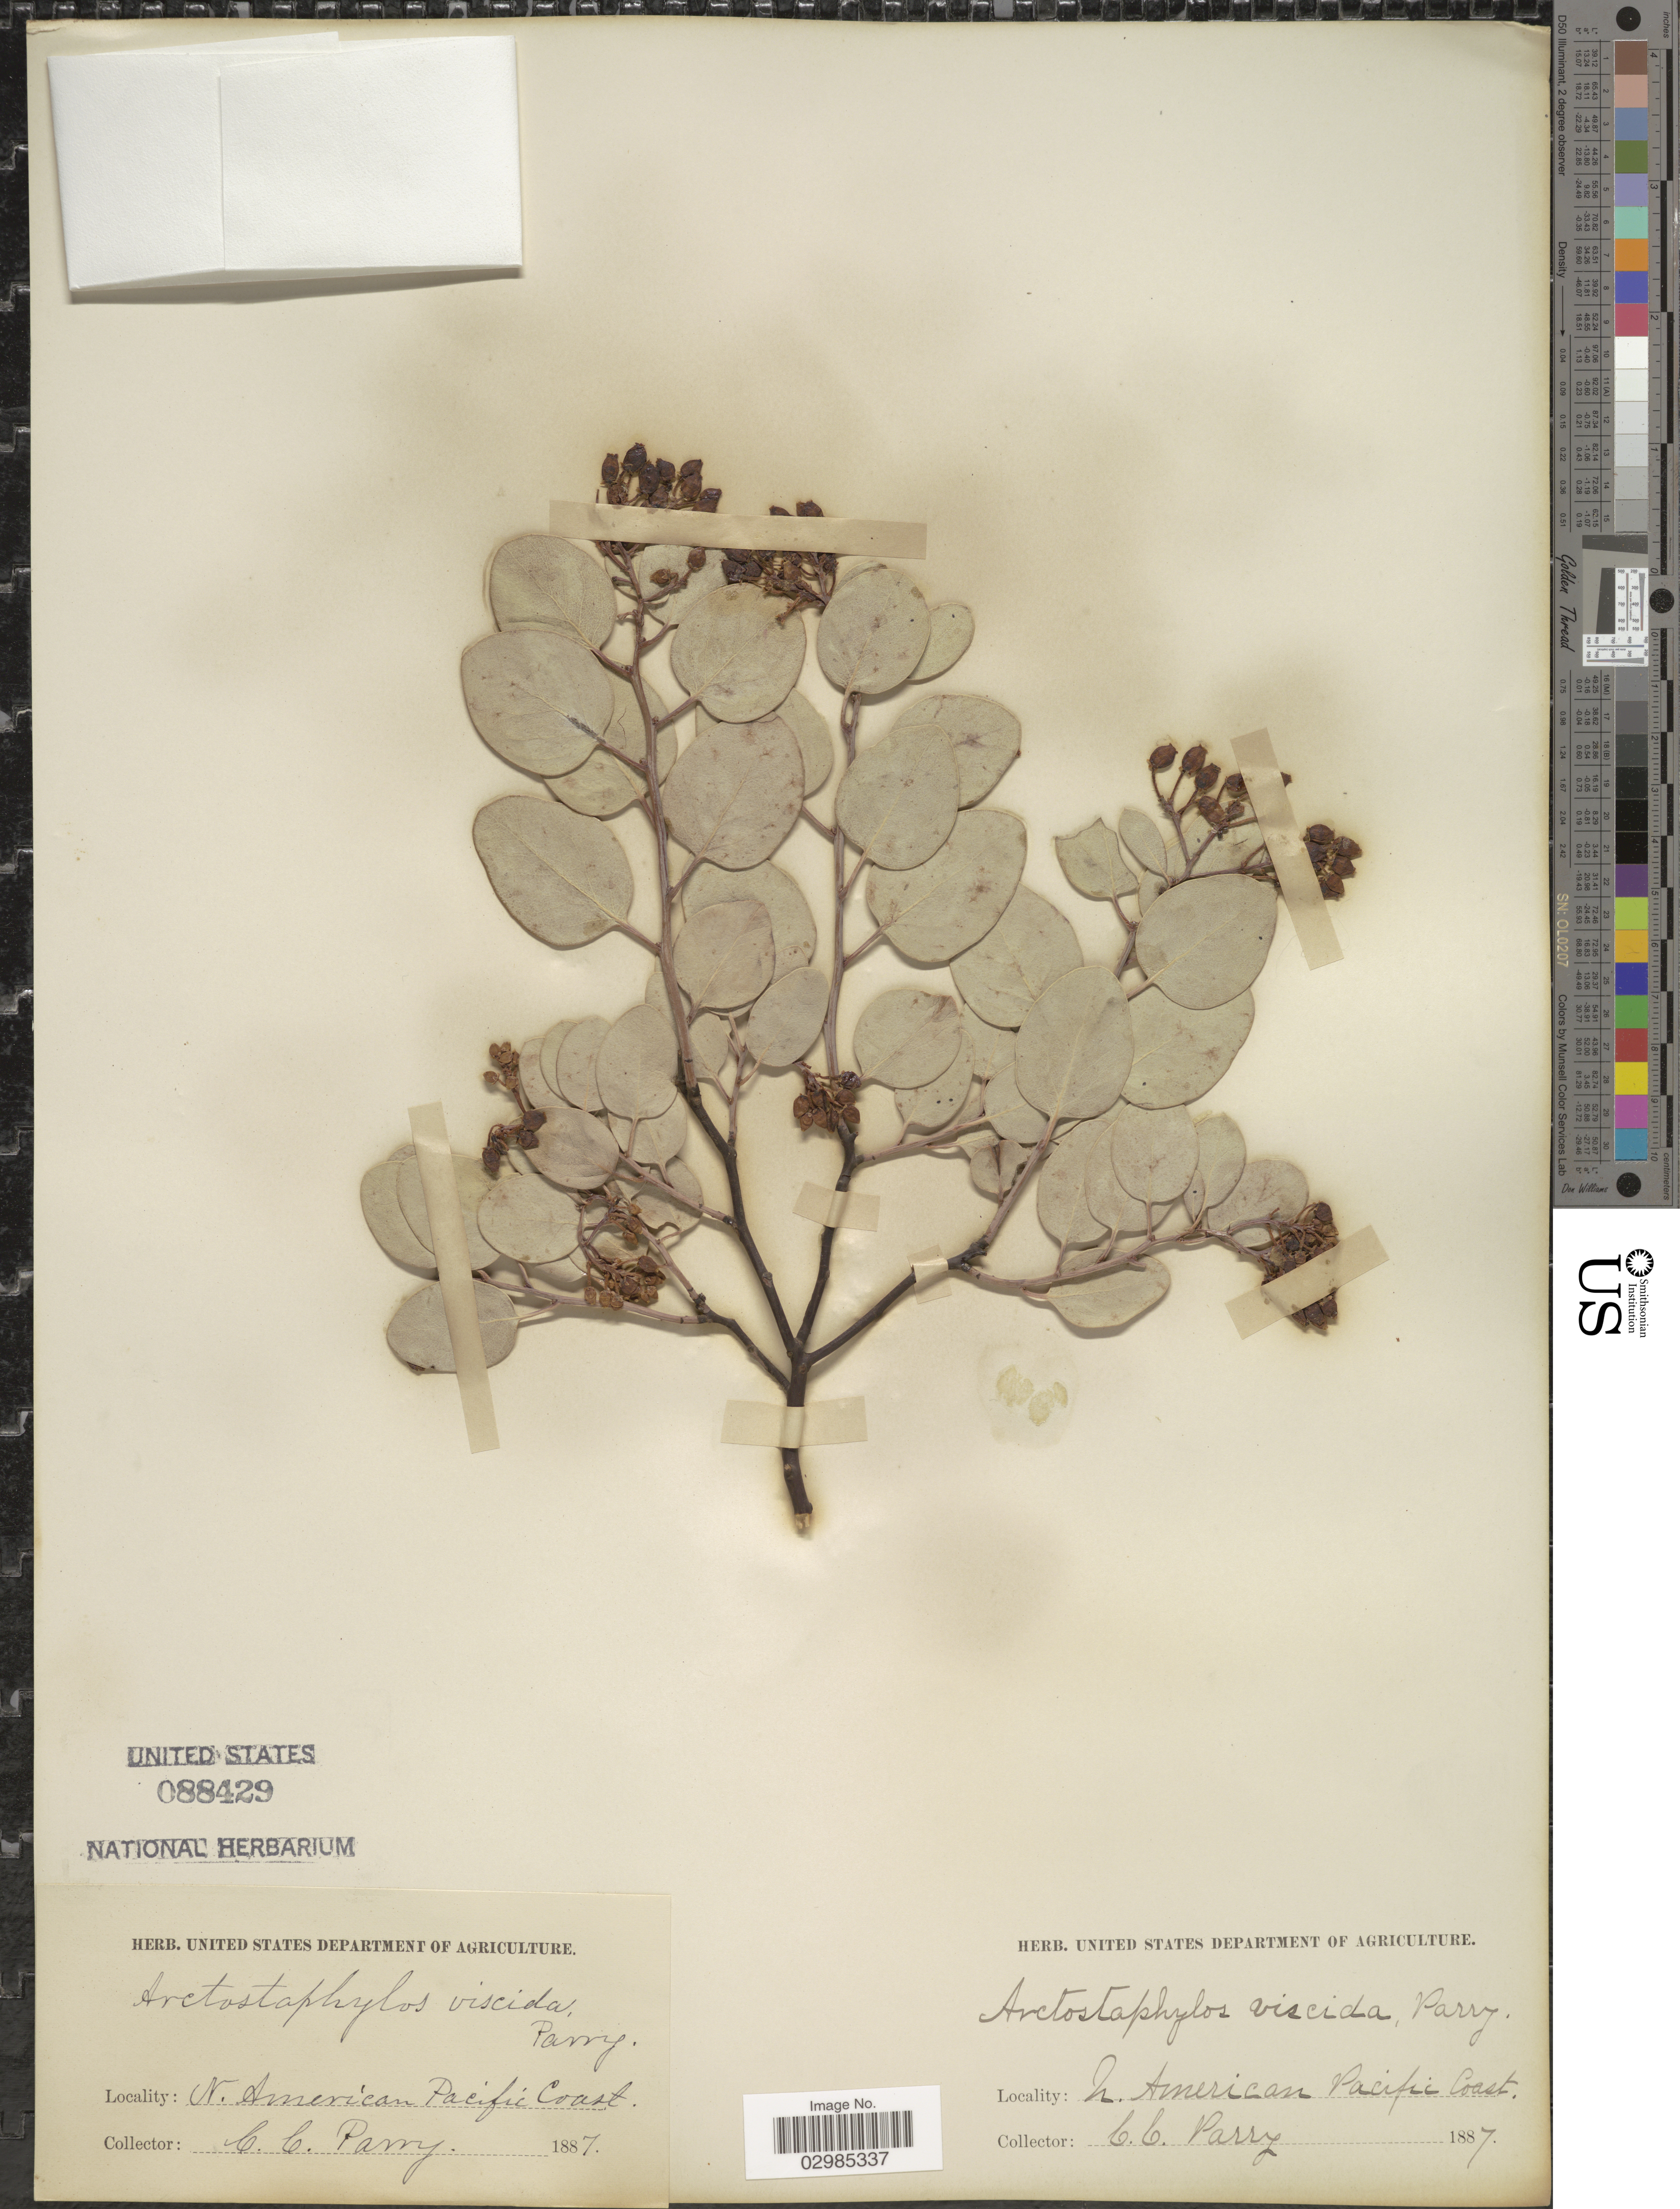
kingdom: Plantae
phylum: Tracheophyta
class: Magnoliopsida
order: Ericales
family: Ericaceae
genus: Arctostaphylos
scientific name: Arctostaphylos viscida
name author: Parry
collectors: C. C. Parry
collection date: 1887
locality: N. American Pacific Coast.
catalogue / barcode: US 88429